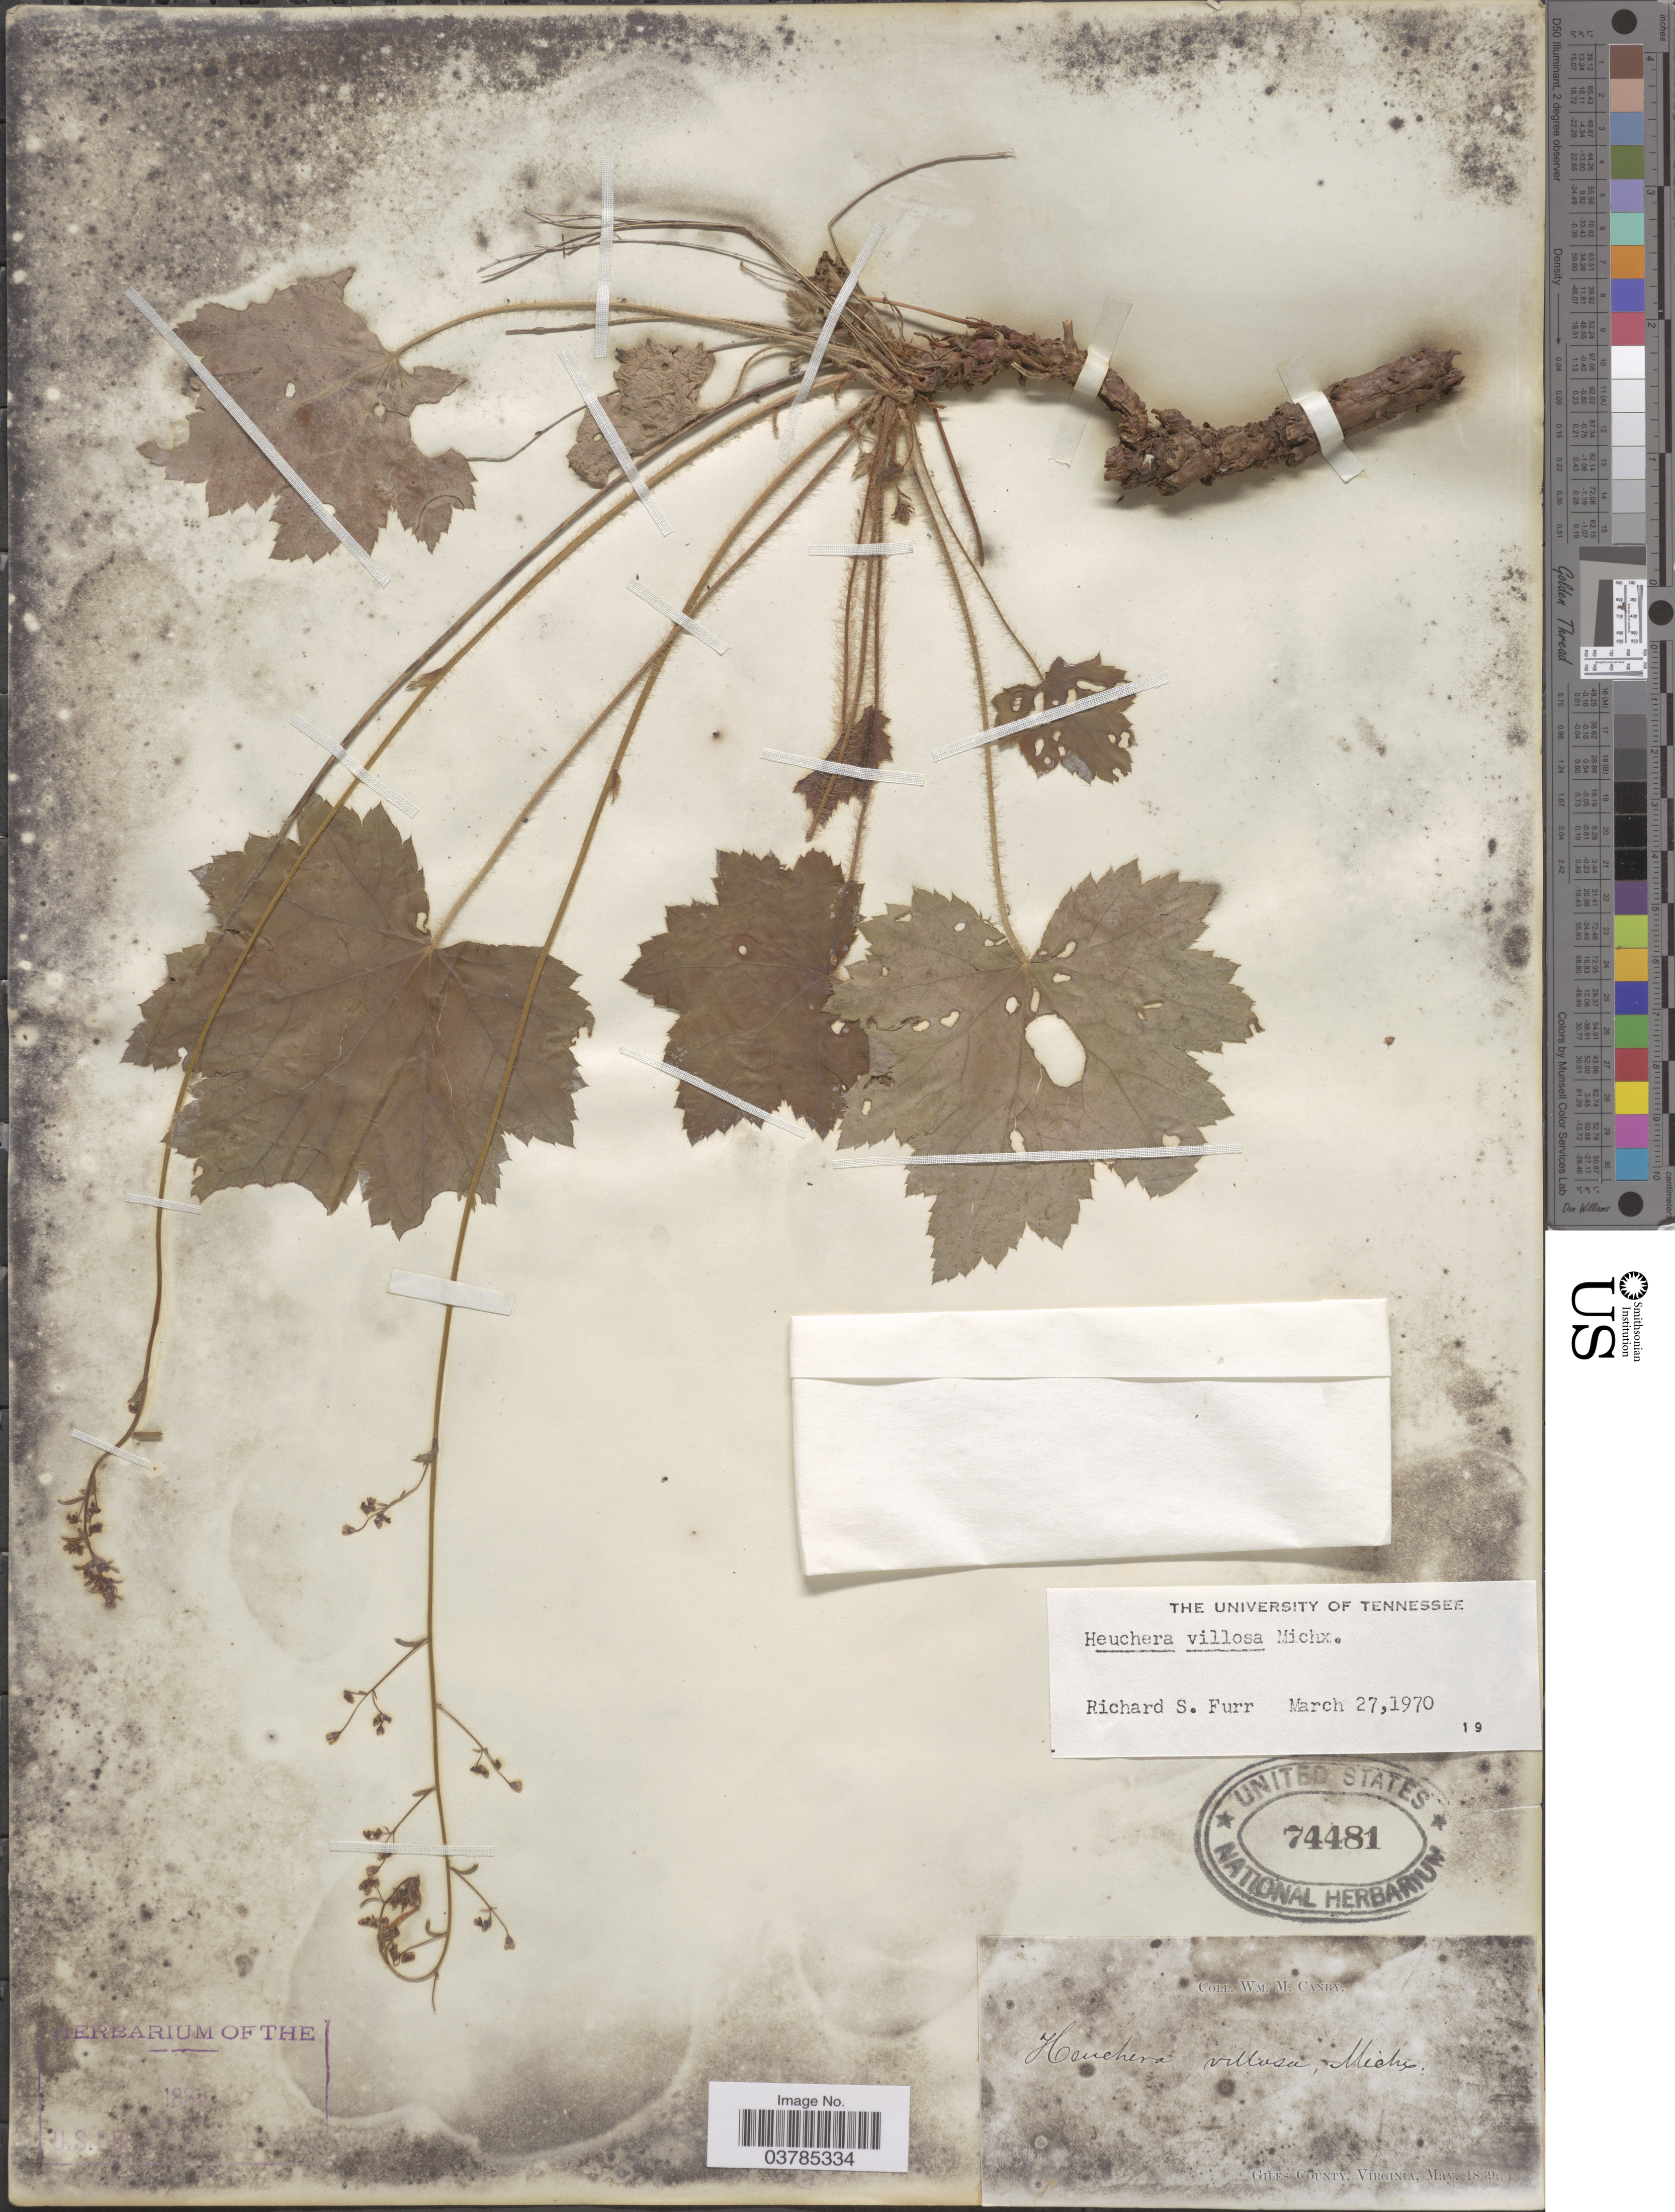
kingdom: Plantae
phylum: Tracheophyta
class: Magnoliopsida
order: Saxifragales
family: Saxifragaceae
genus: Heuchera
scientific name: Heuchera villosa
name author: Michx.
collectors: W. M. Canby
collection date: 1839-05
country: United States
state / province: Virginia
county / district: Giles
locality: Giles County.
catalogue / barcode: US 74481